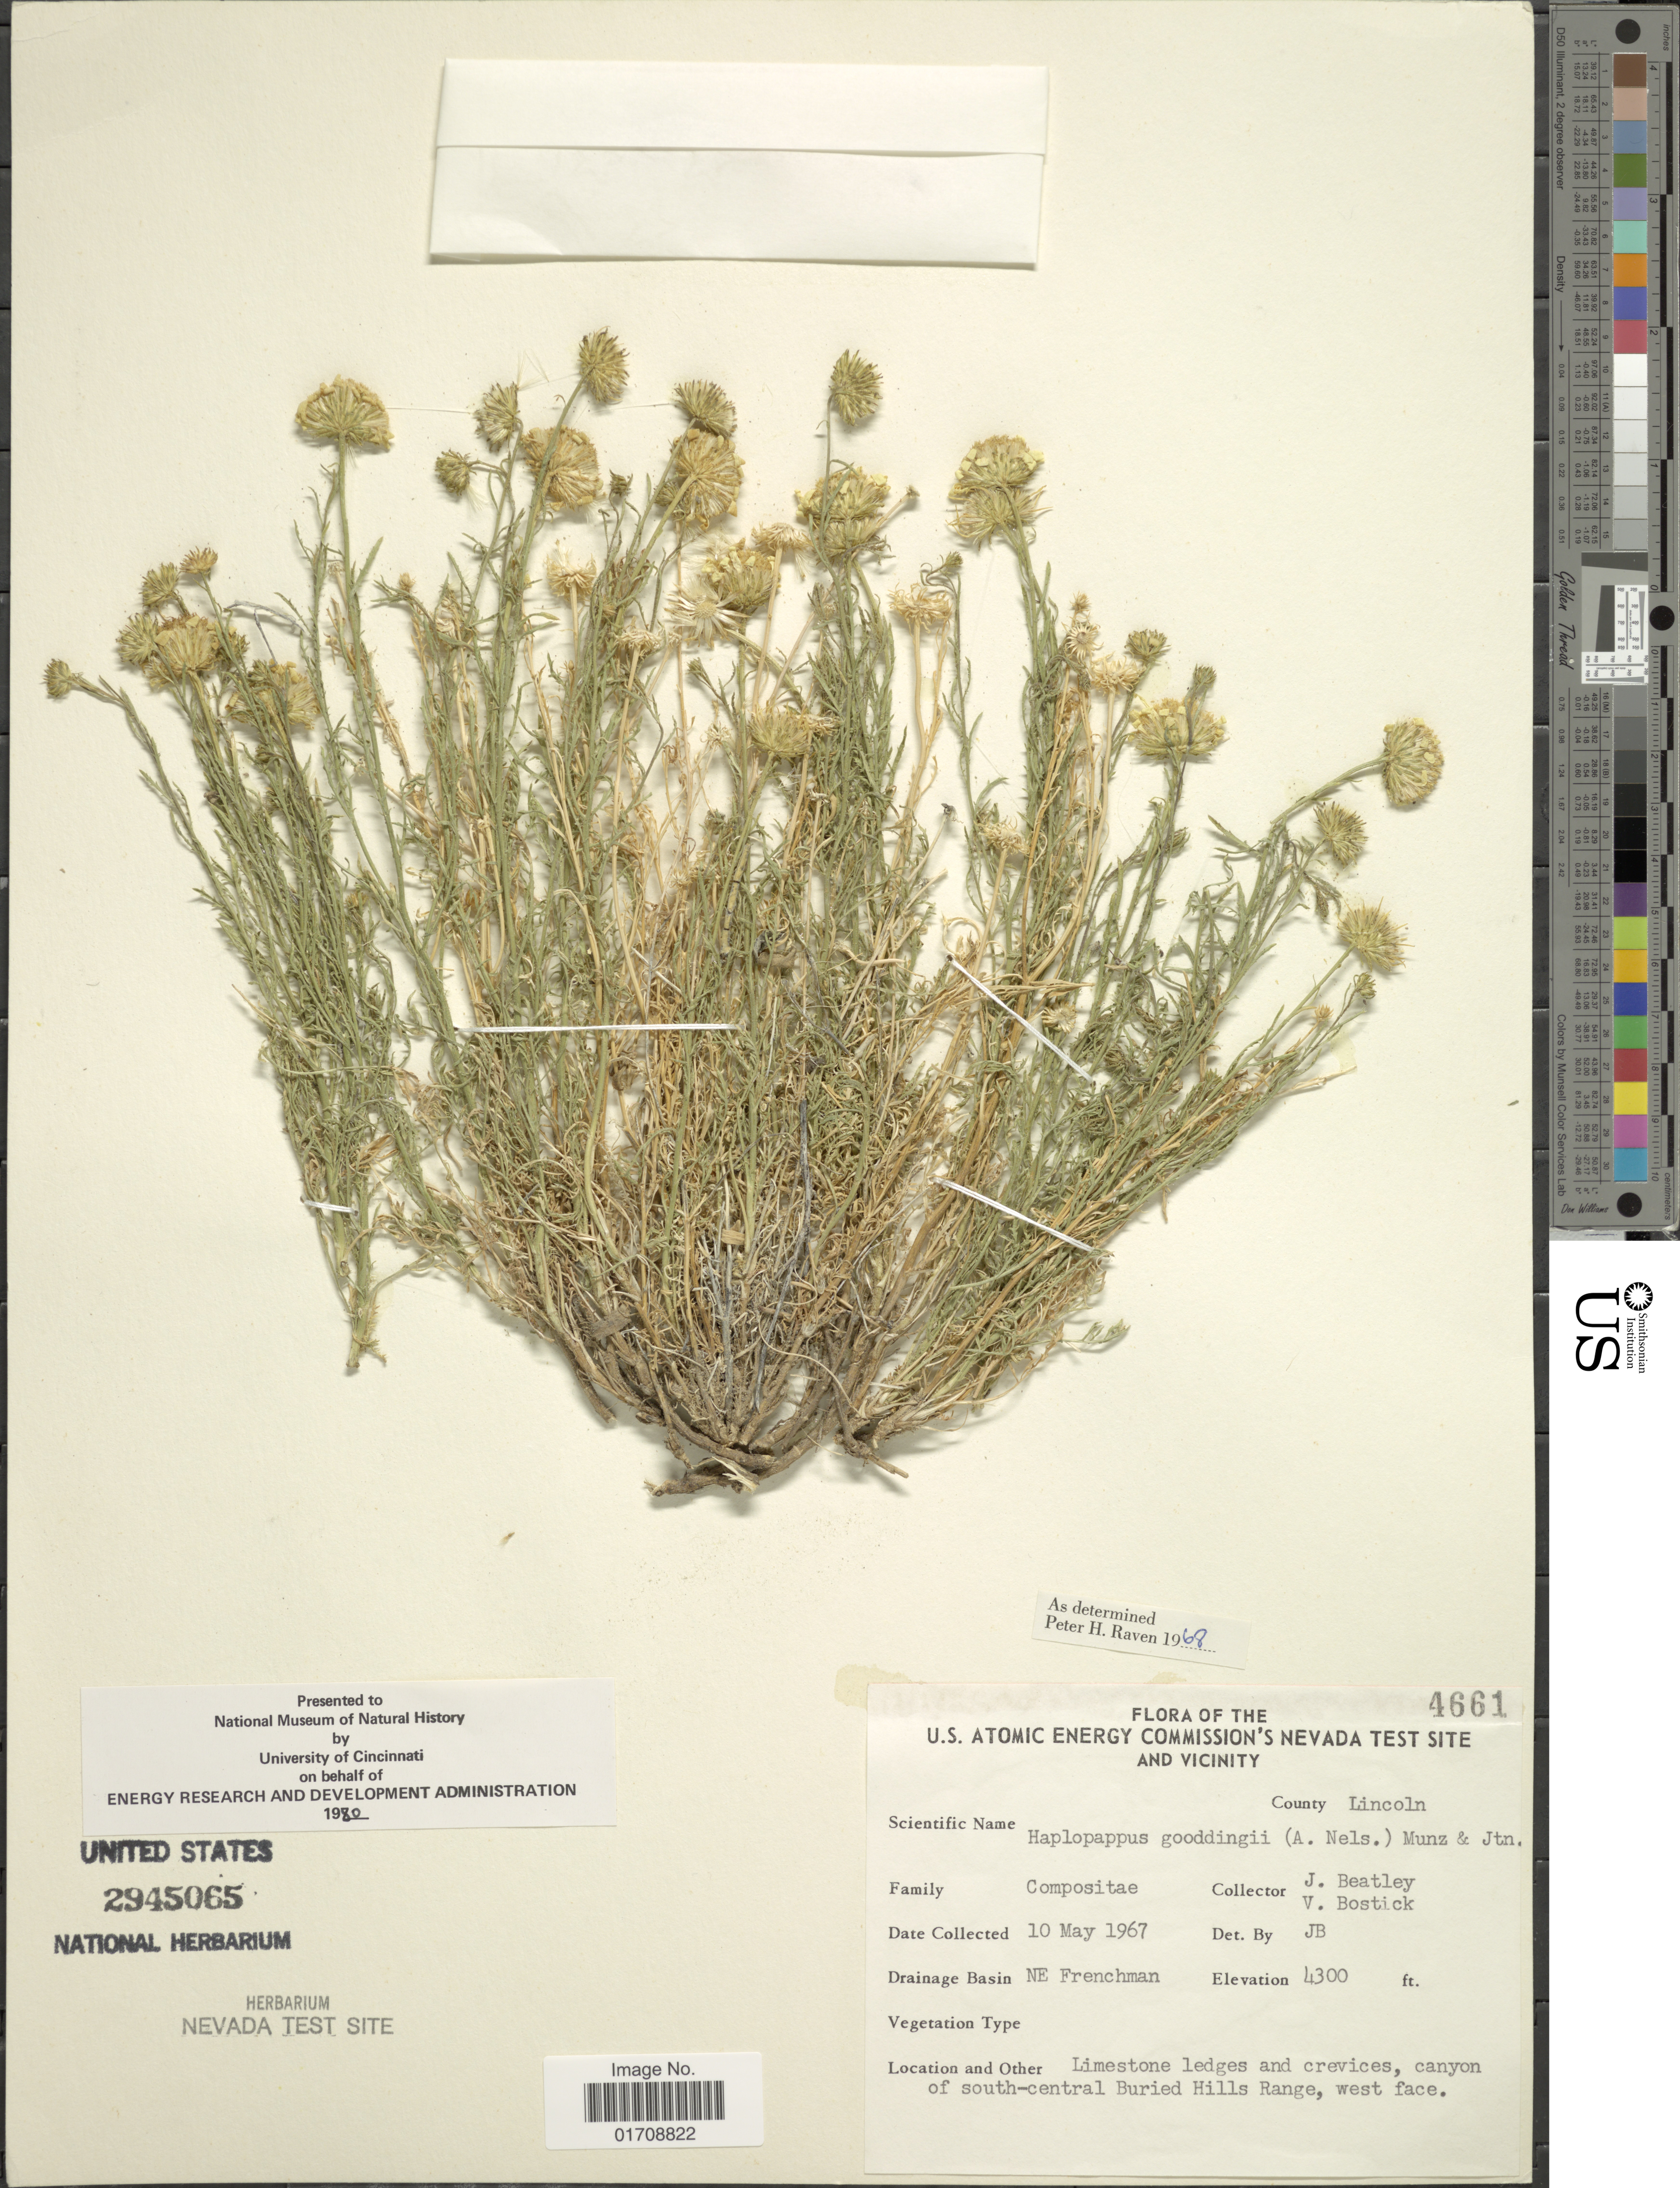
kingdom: Plantae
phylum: Tracheophyta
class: Magnoliopsida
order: Asterales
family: Asteraceae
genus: Xanthisma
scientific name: Xanthisma spinulosum var. gooddingii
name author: (A. Nelson) D. R. Morgan & R.L. Hartm.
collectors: J. C. Beatley & V. Bostick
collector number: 4661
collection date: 1967-05-10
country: United States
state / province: Nevada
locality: U. S. Atomic Energy Commission's Nevada Test Site and Vicinity, County Lincoln, NE Frenchman, canyon south-central Buried Hills Range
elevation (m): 1311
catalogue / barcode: US 2945065